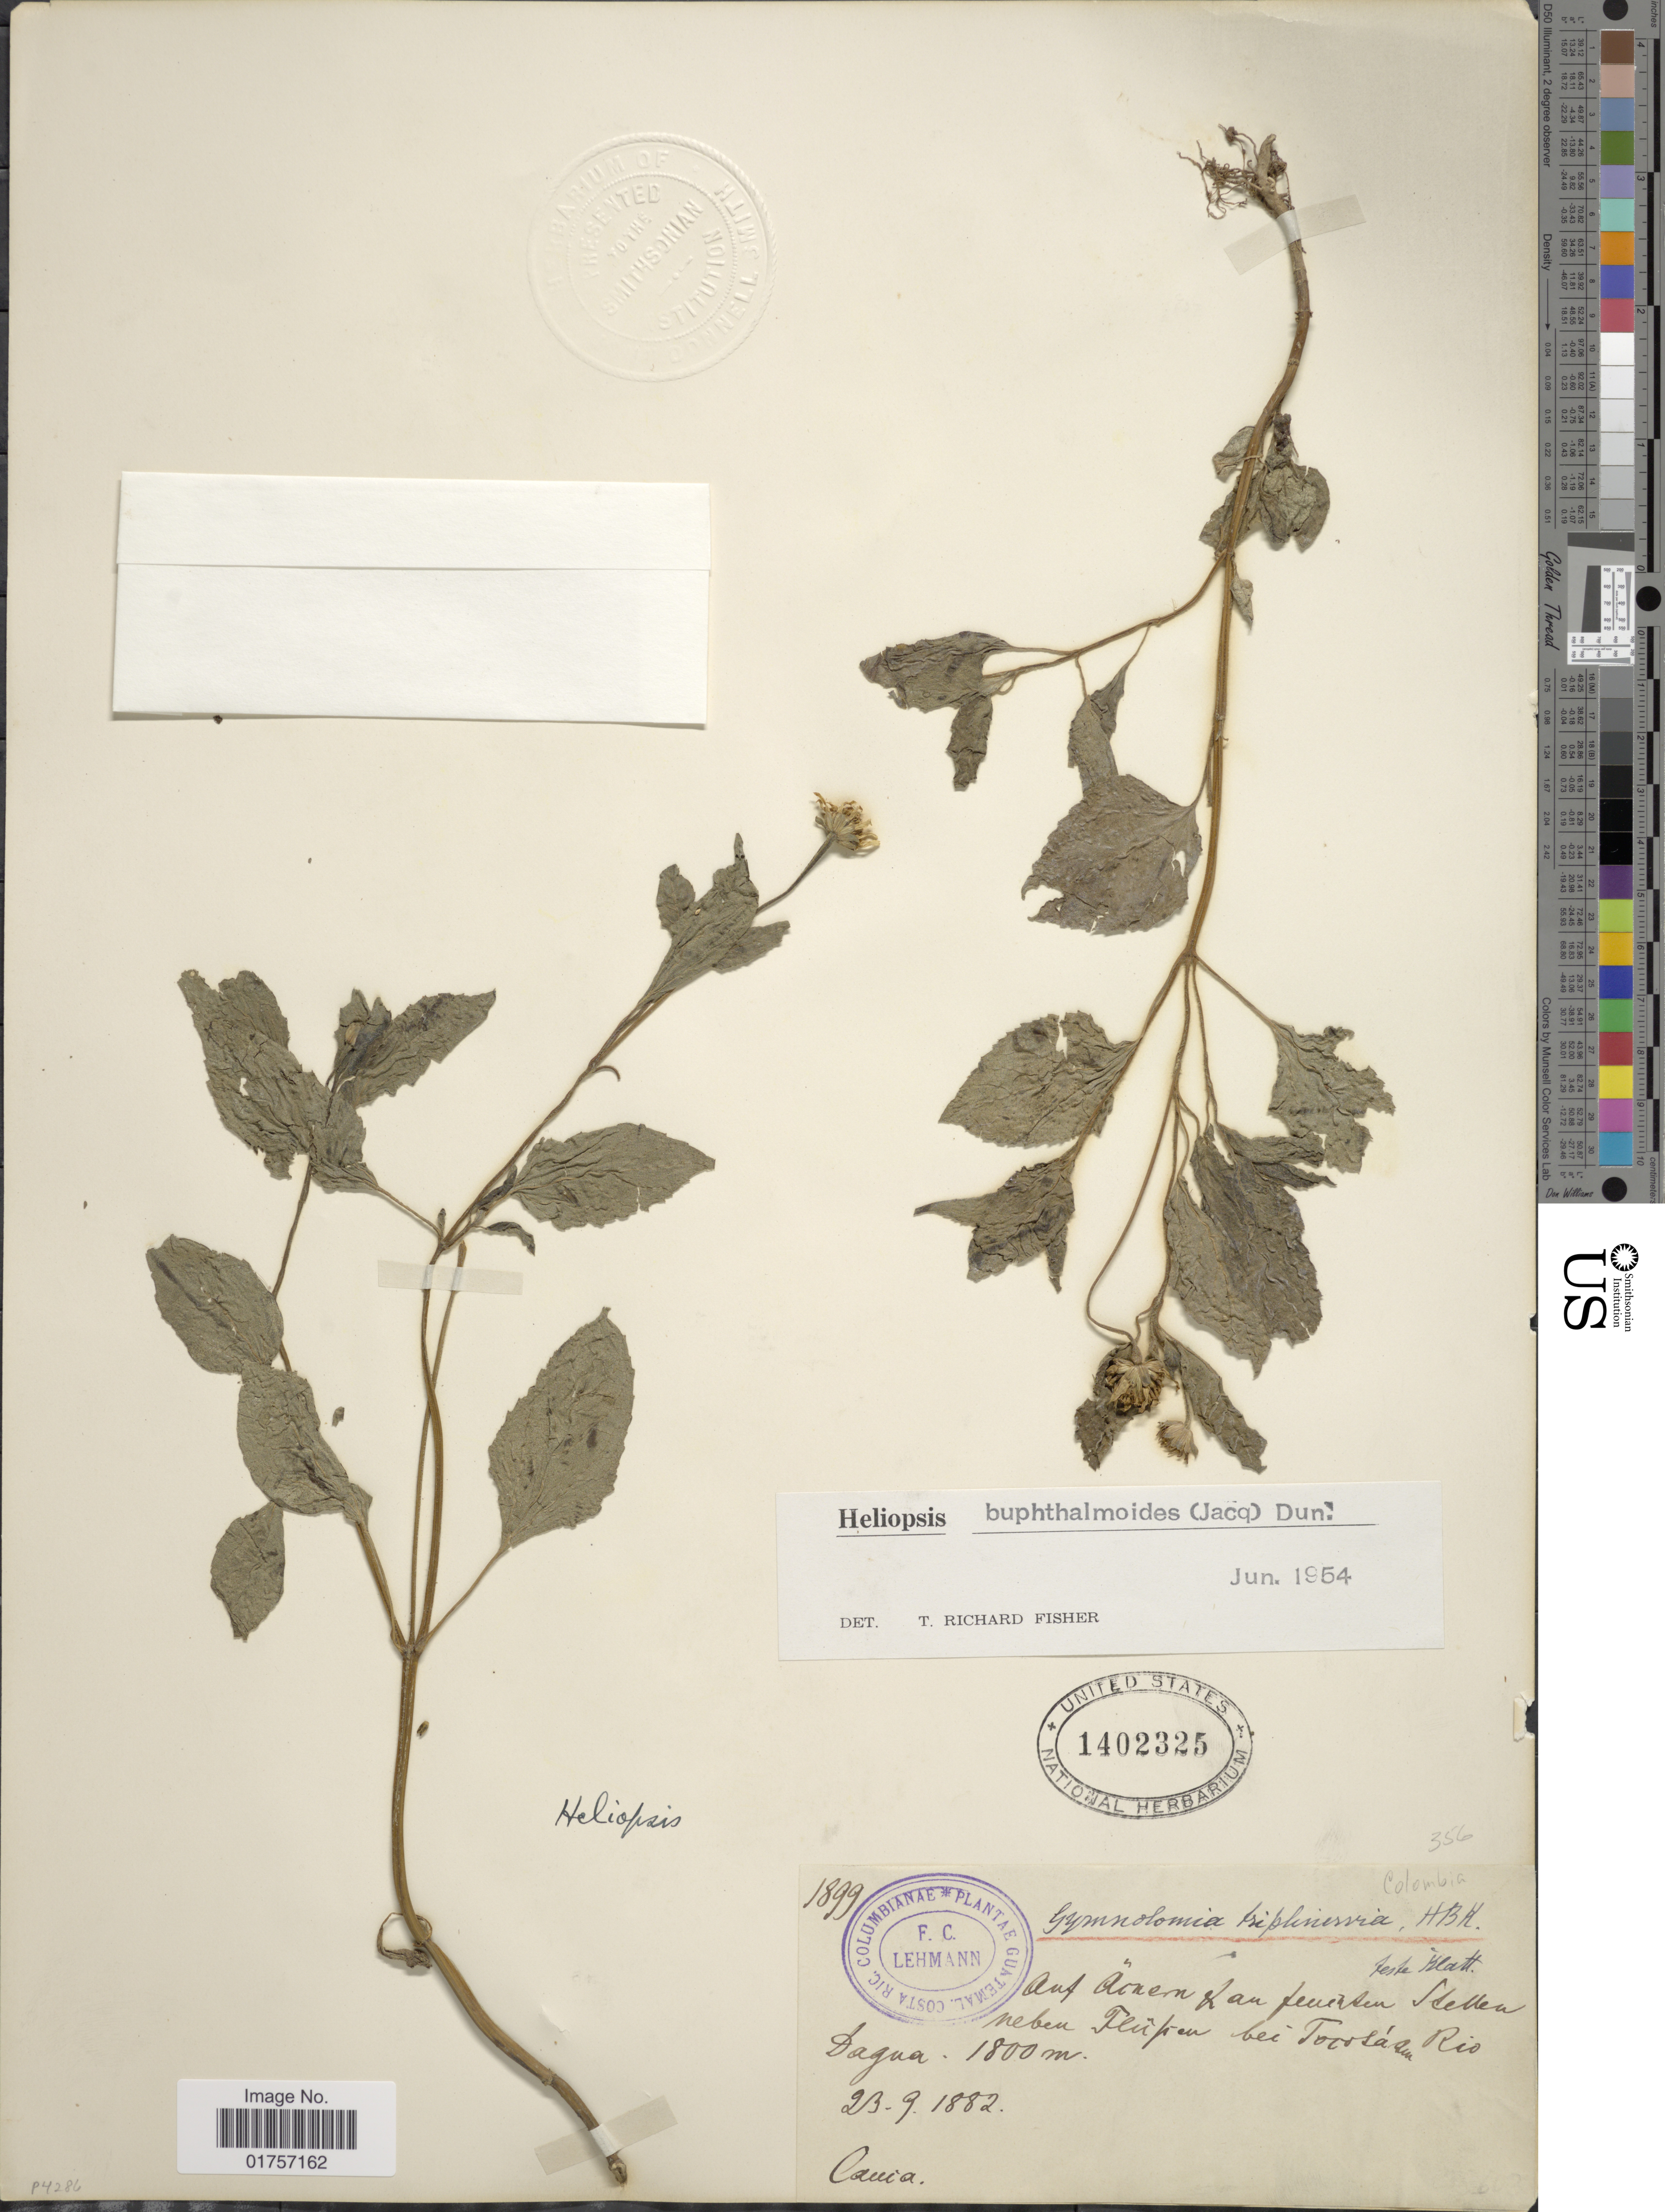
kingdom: Plantae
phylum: Tracheophyta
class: Magnoliopsida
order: Asterales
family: Asteraceae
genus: Heliopsis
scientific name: Heliopsis buphthalmoides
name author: (Jacq.) Dunal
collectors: F. C. Lehmann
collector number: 1899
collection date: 1882-09-23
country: Colombia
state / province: Cauca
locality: Auf Arnern & an feuchten Stellen neben Flussen bei Tocota am Rio Dagua [interpreted]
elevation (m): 1800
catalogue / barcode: US 1402325